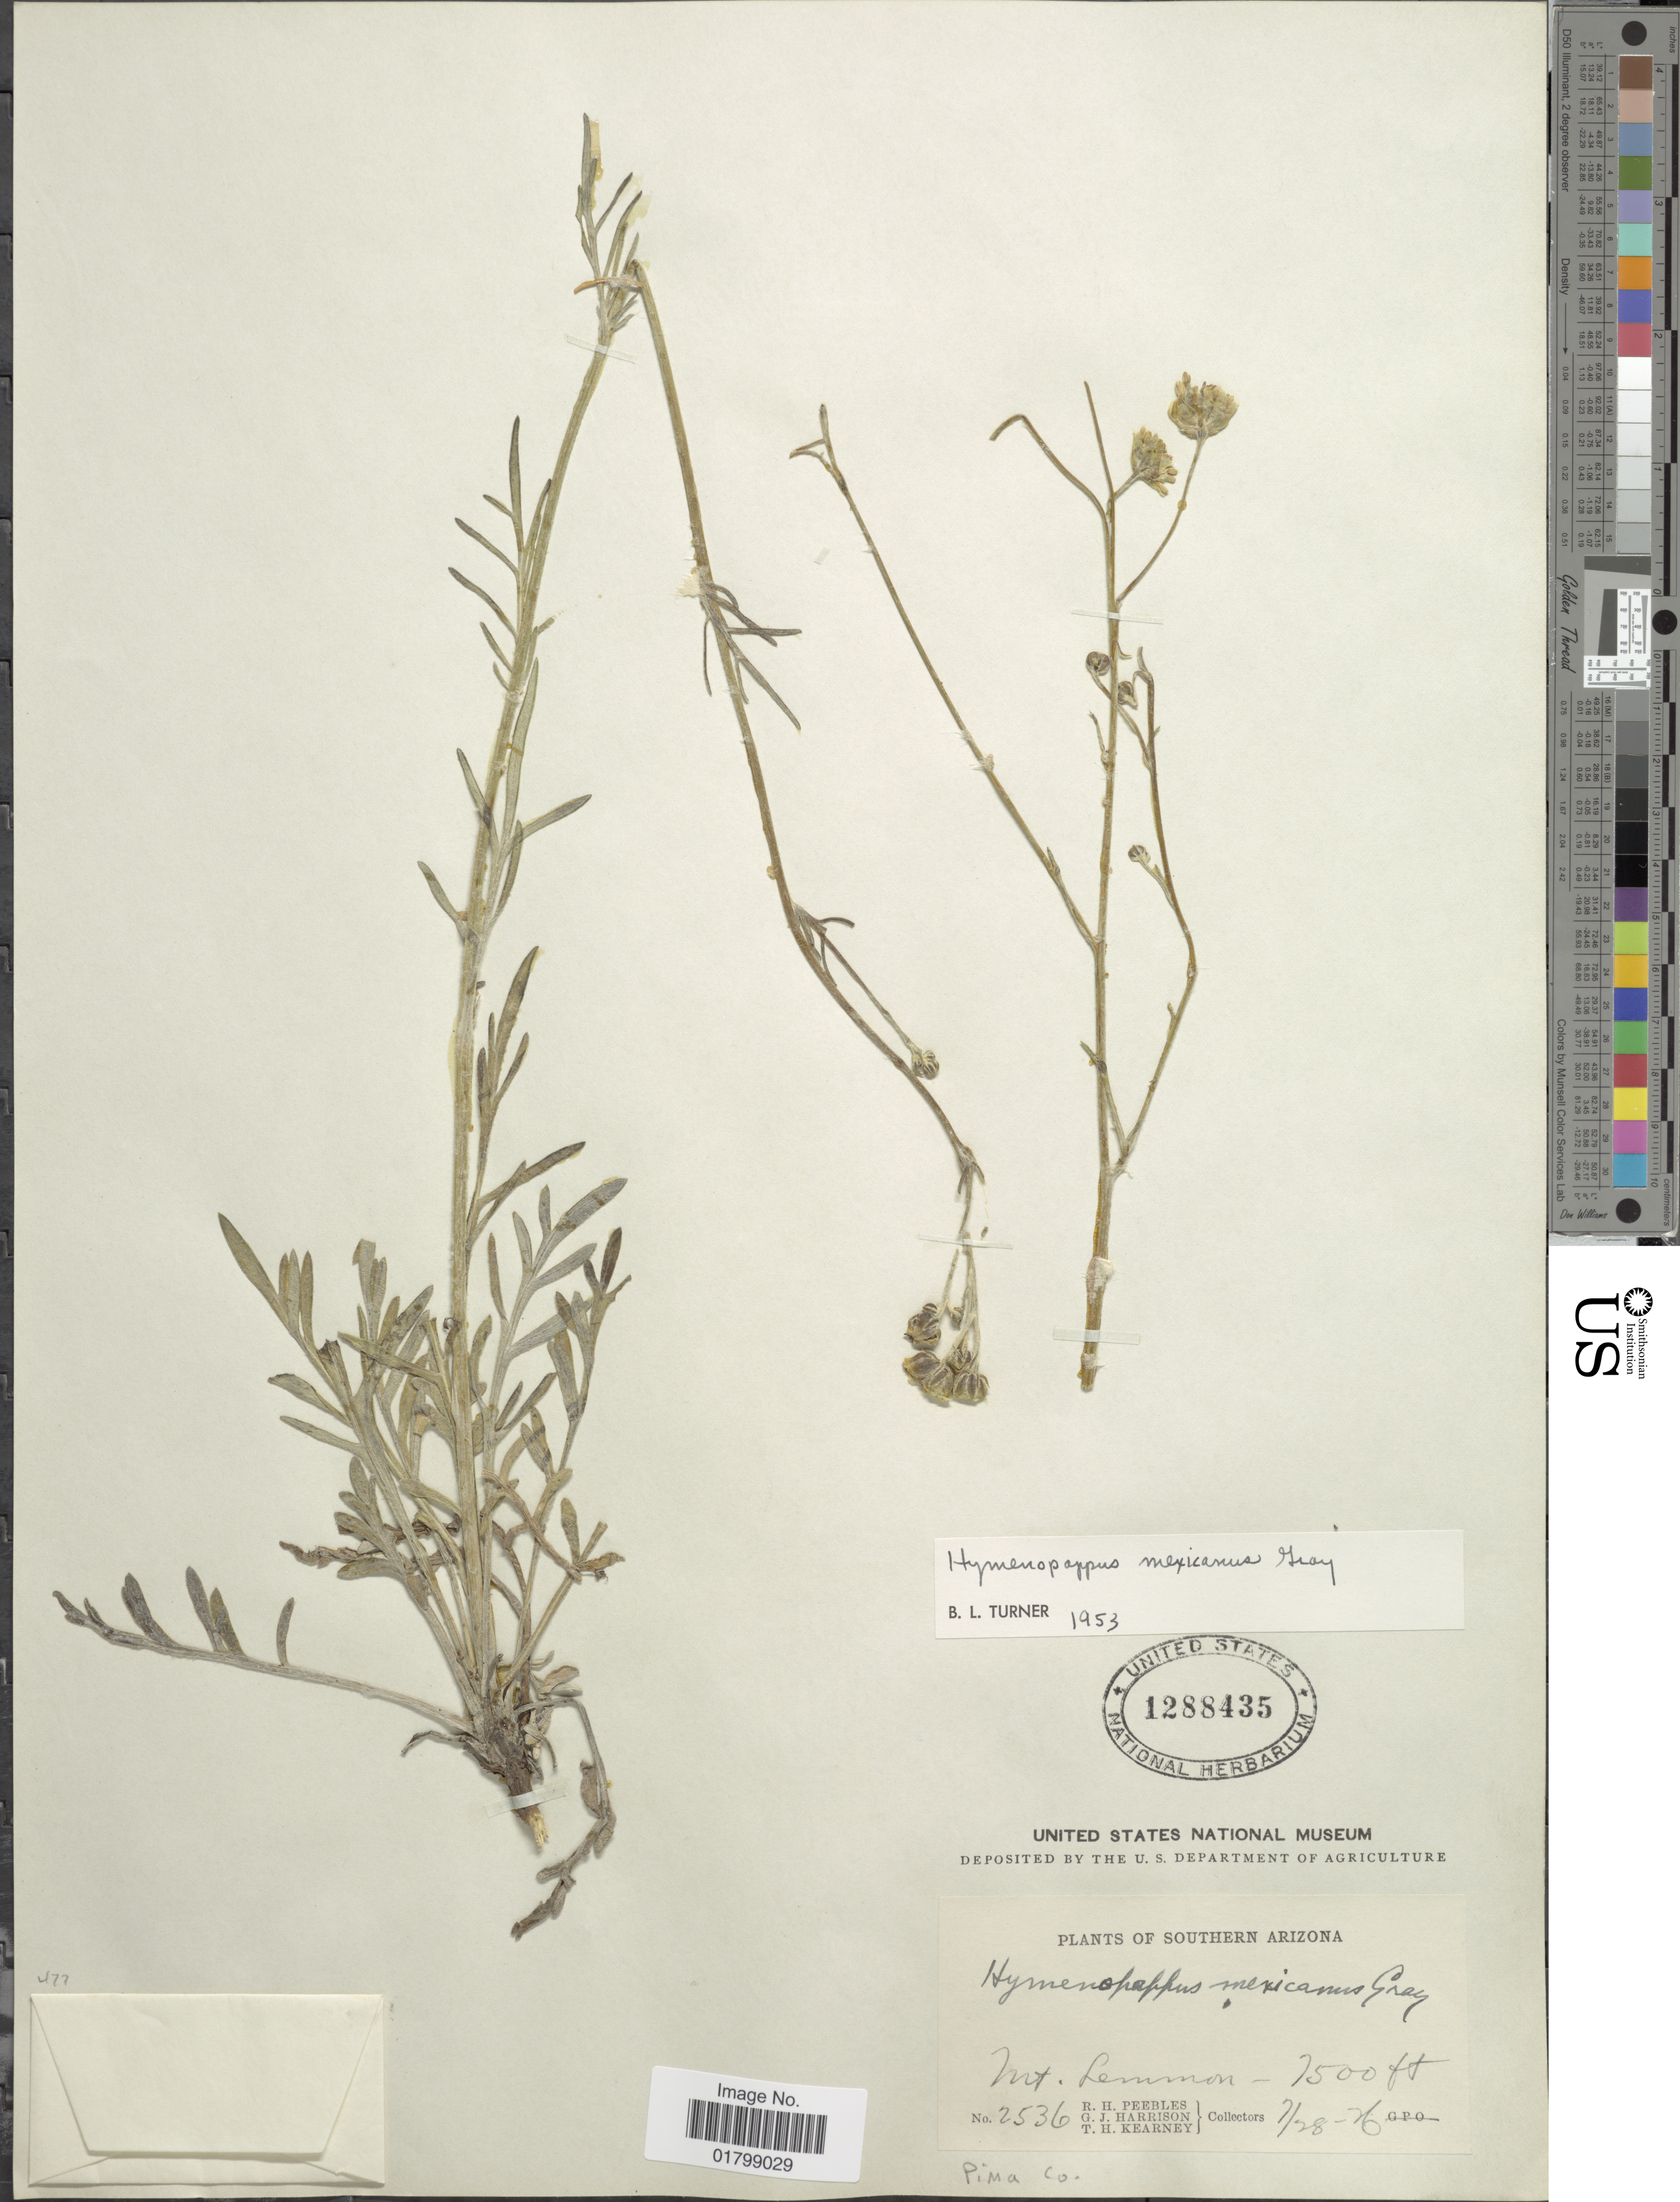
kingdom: Plantae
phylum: Tracheophyta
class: Magnoliopsida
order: Asterales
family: Asteraceae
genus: Hymenopappus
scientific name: Hymenopappus mexicanus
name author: A. Gray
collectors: R. H. Peebles, G. J. Harrison & T. H. Kearney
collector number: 2536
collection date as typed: Transcribed d/m/y: 28/7/26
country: United States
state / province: Arizona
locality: Southern Arizona, mt. Lemmon, Pima Co.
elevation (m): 2286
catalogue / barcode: US 1288435